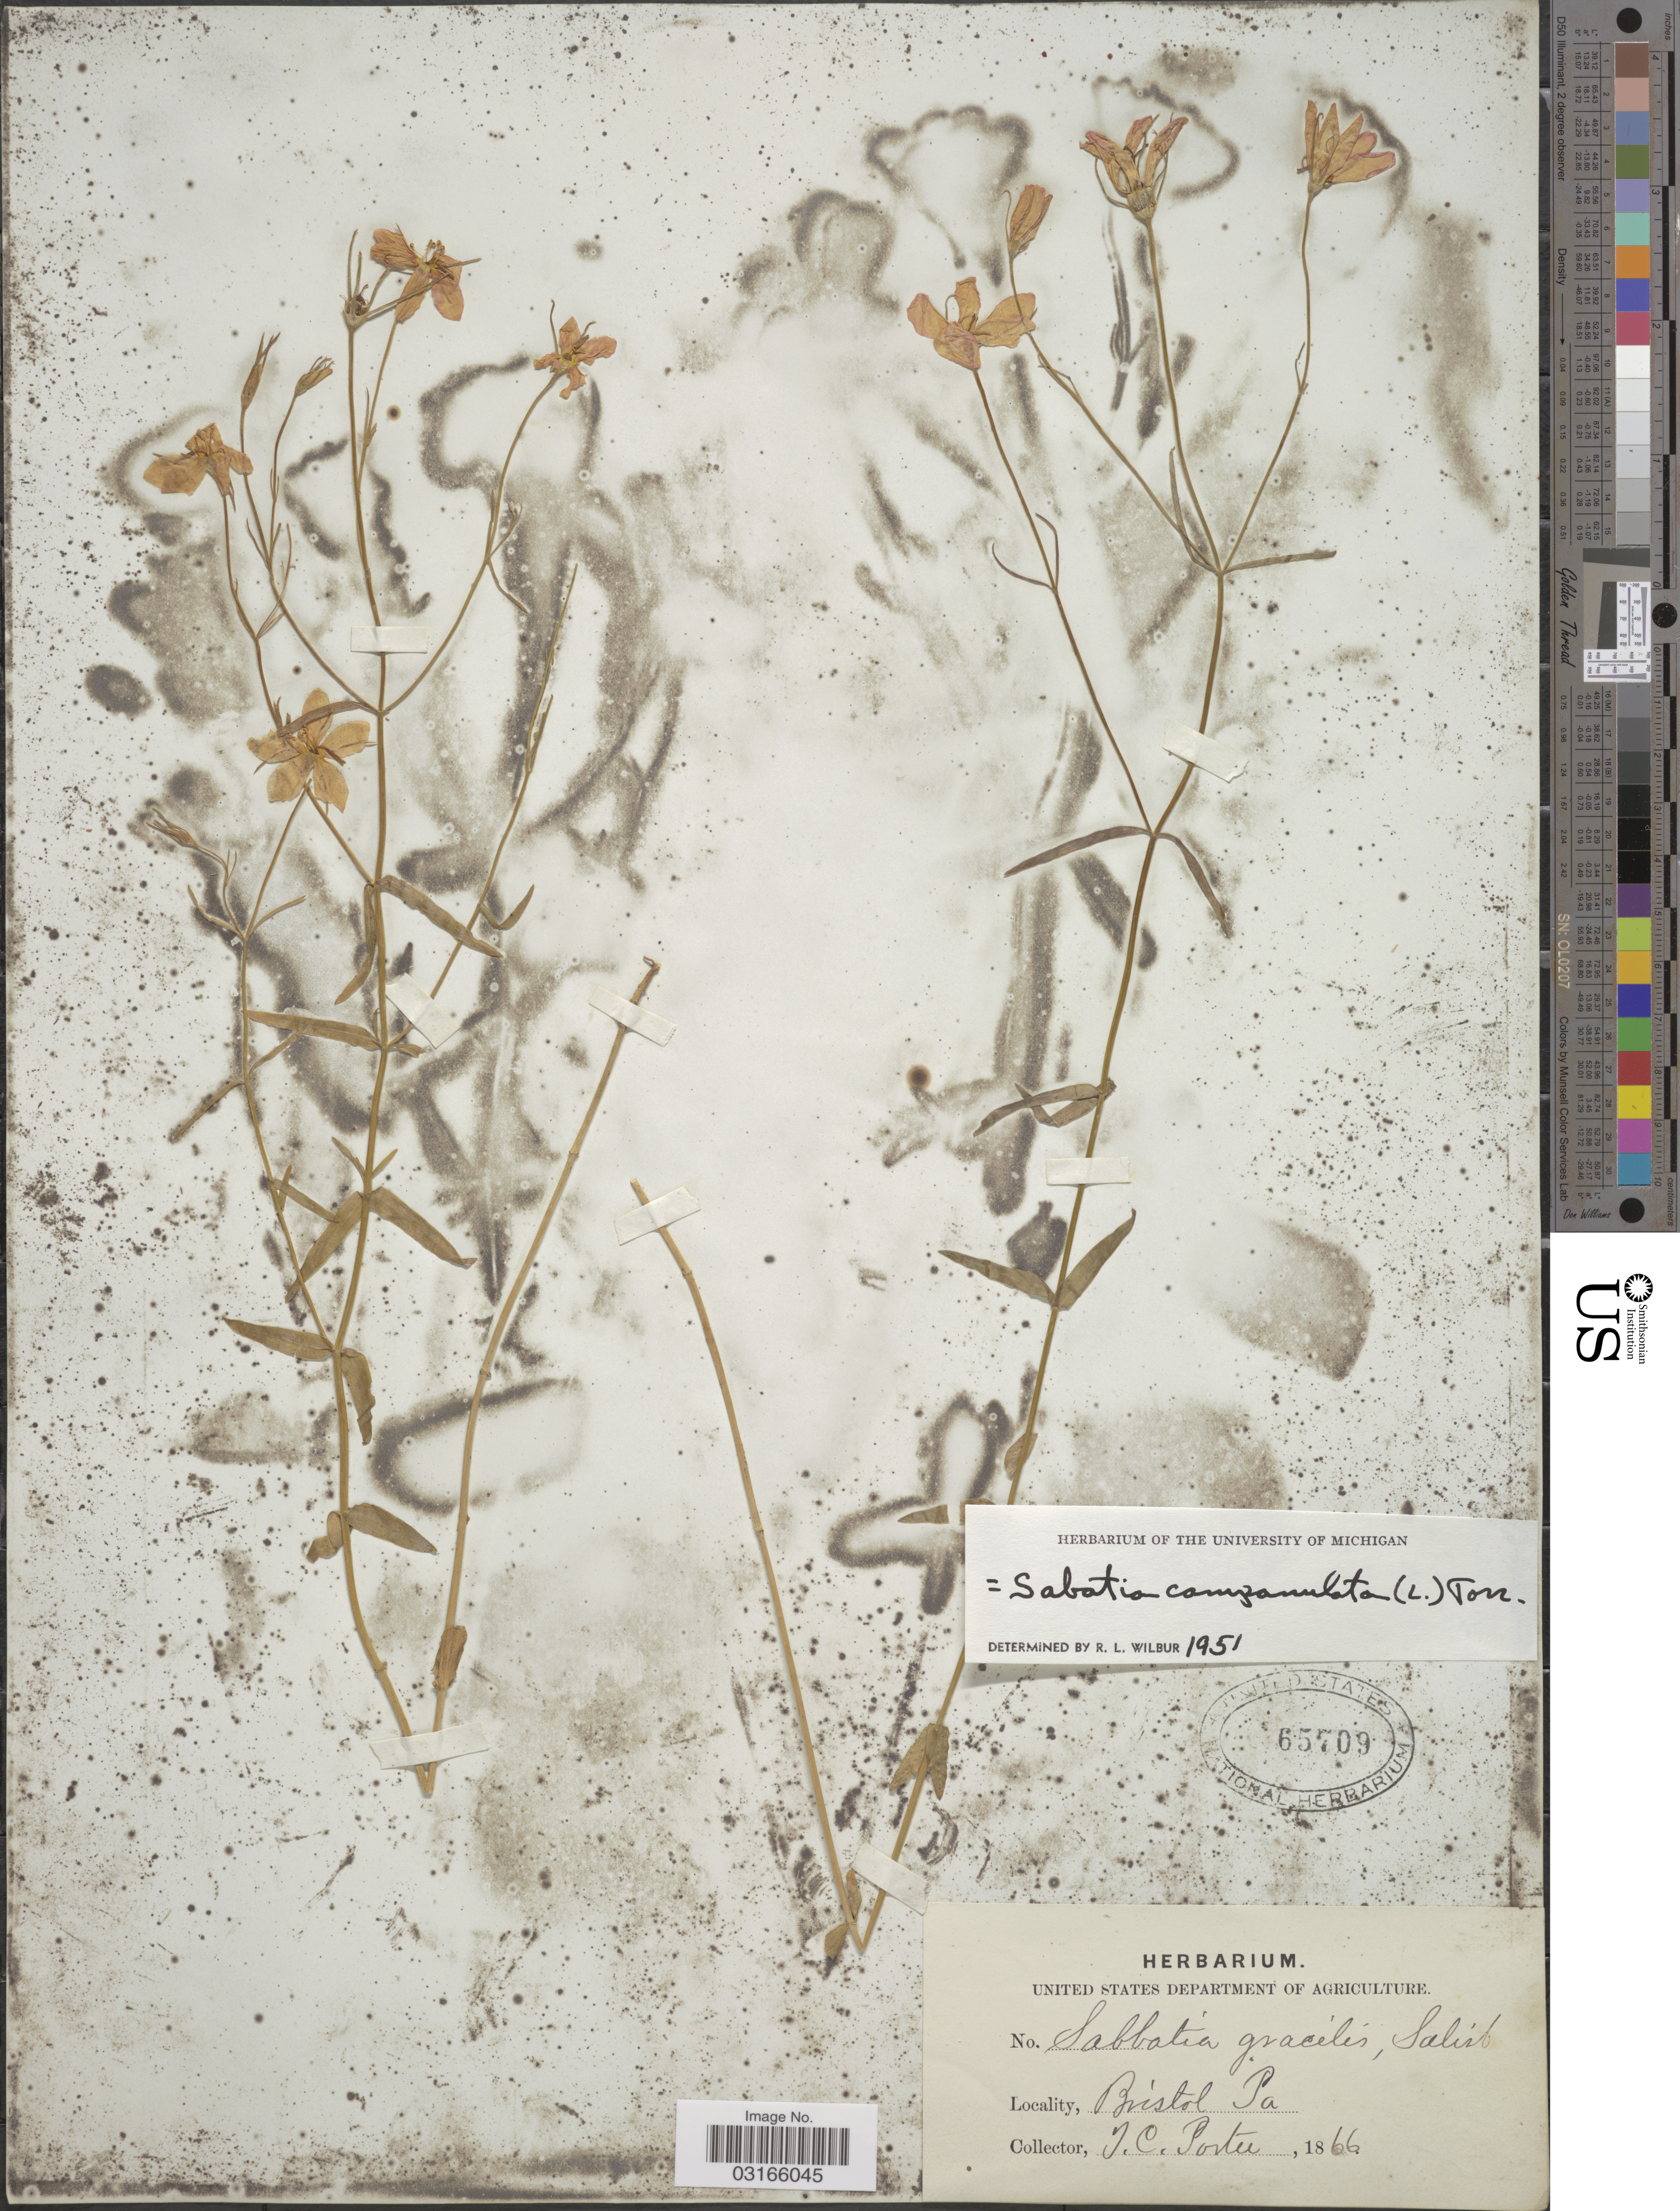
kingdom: Plantae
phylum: Tracheophyta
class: Magnoliopsida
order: Gentianales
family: Gentianaceae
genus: Sabatia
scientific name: Sabatia campanulata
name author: (L.) Torr.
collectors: T. Porter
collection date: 1866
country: United States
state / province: Pennsylvania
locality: Bristol, Pa.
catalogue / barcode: US 65709